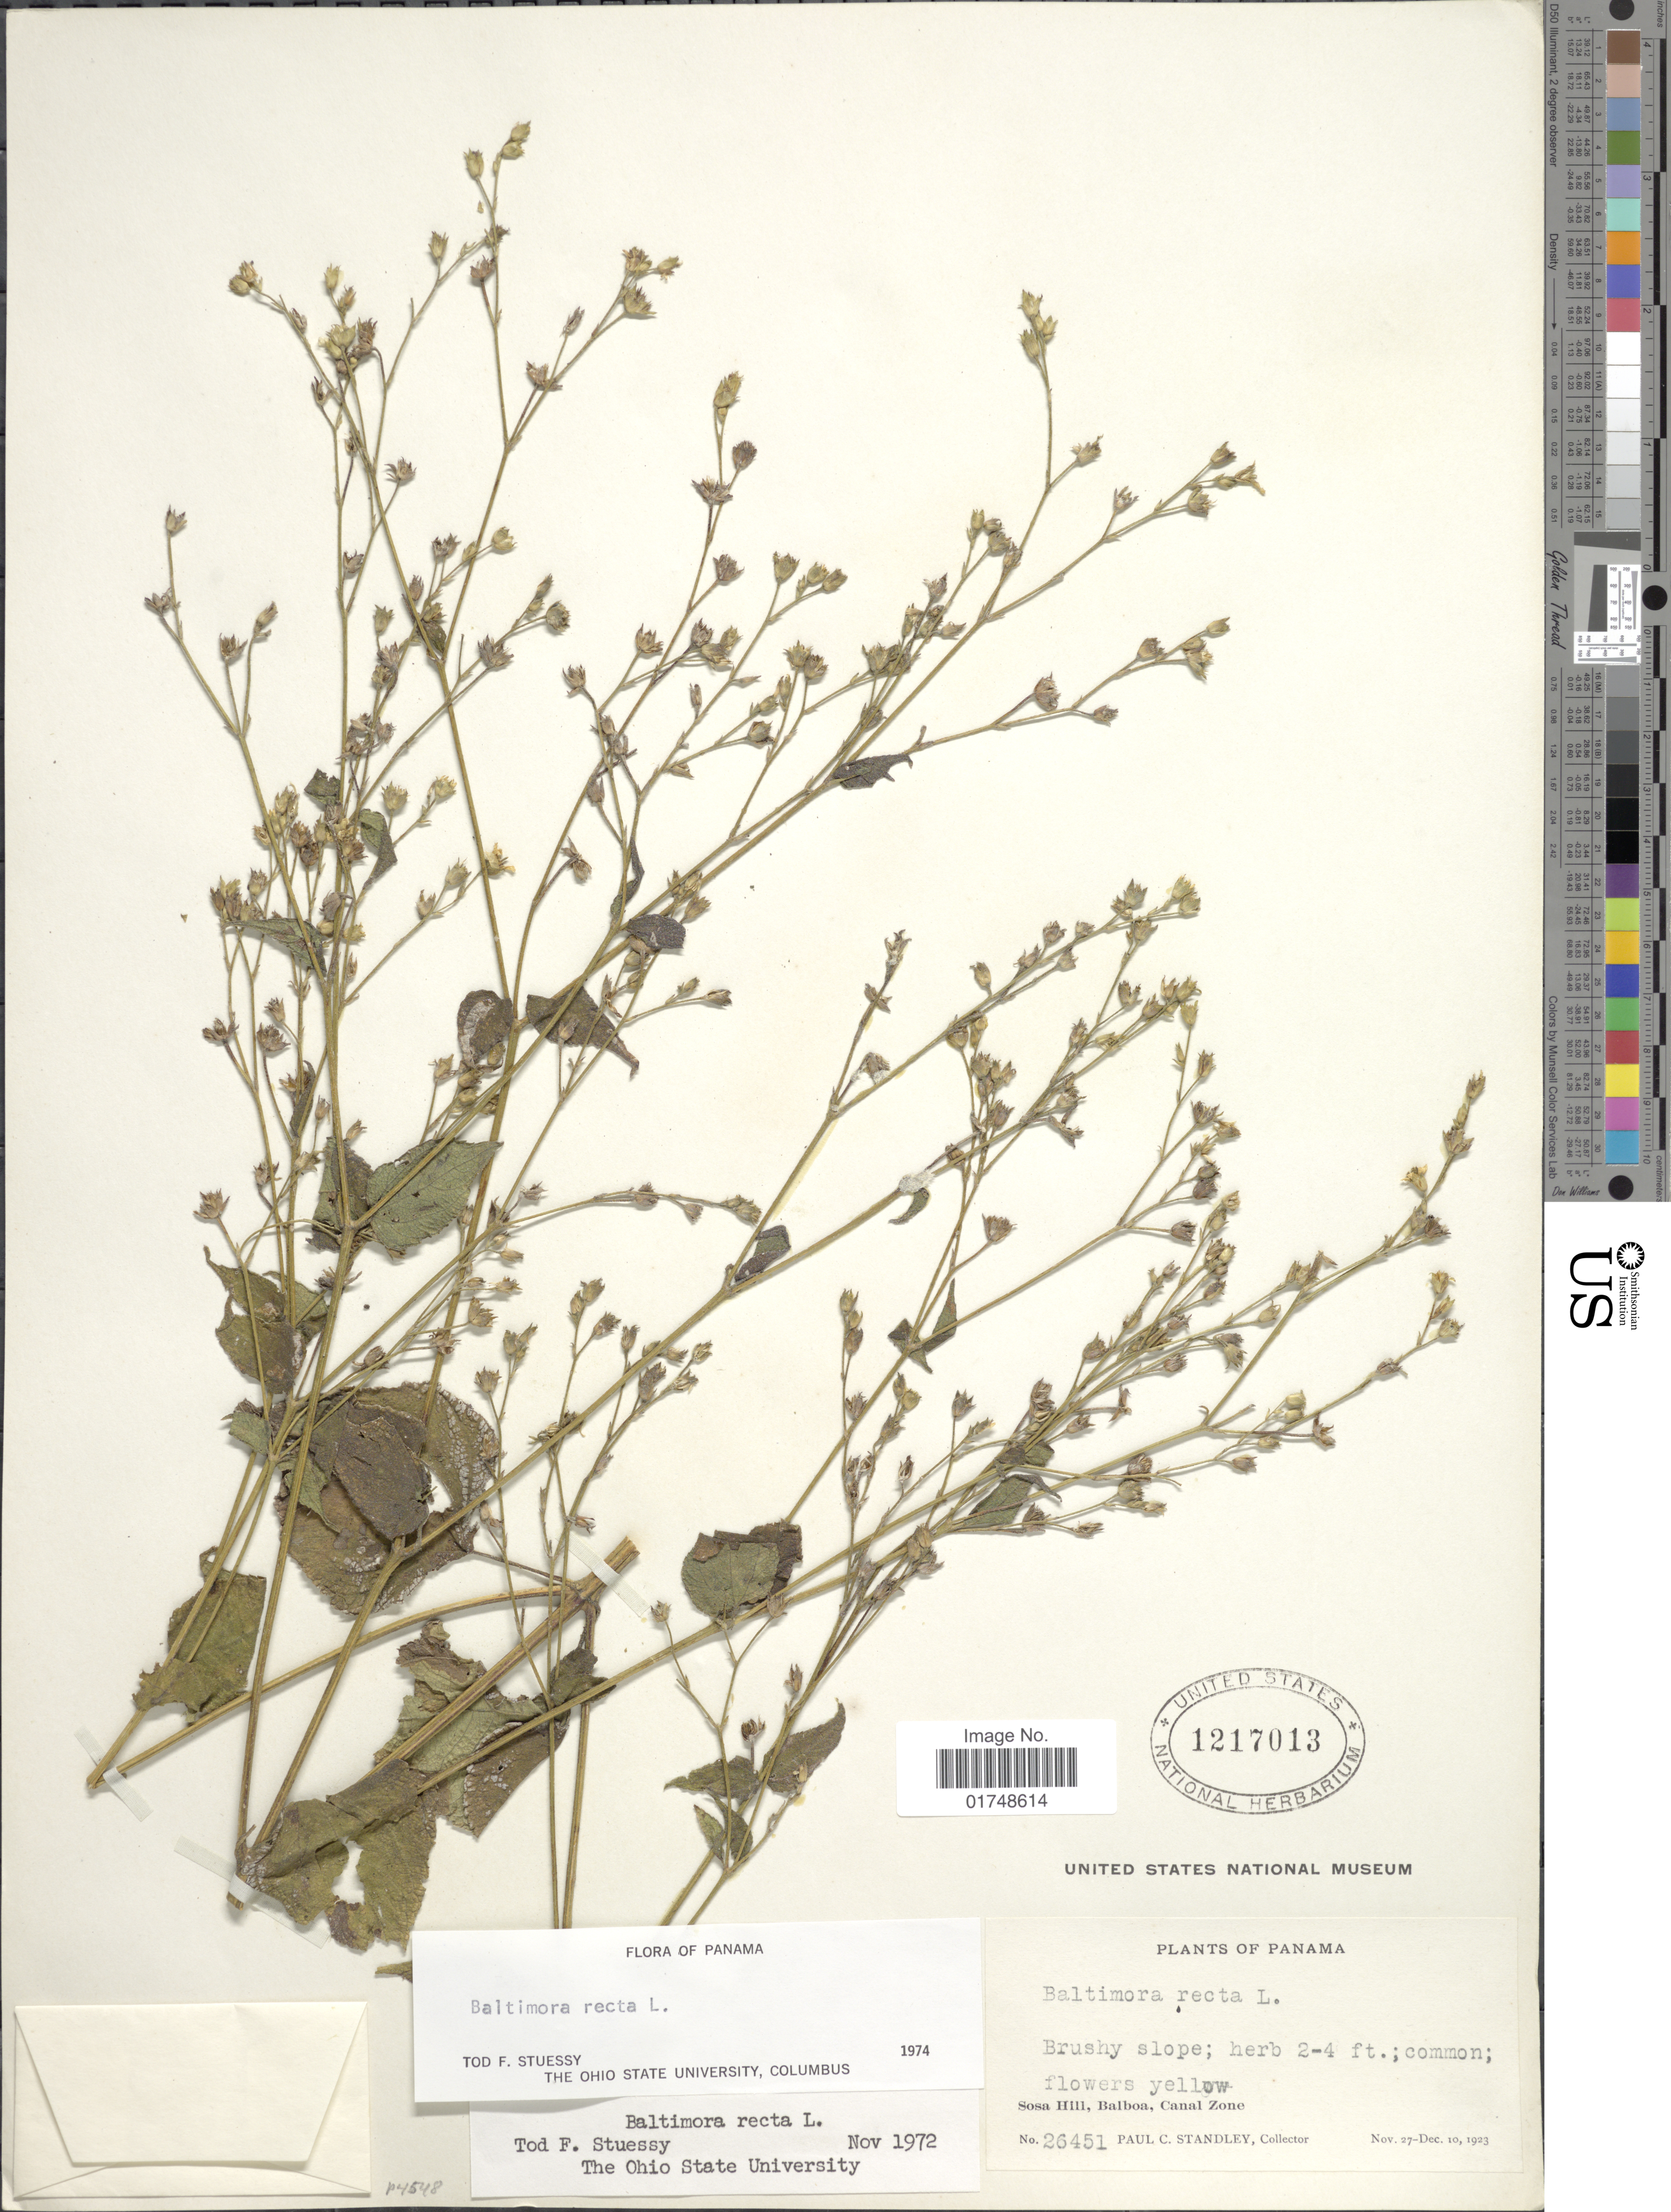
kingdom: Plantae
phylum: Tracheophyta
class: Magnoliopsida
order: Asterales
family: Asteraceae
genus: Baltimora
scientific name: Baltimora recta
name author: L.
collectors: P. C. Standley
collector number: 26451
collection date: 1923-10-27/1923-12-10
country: Panama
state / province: Colón / Panamá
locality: Sosa Hill, Balboa, Canal Zone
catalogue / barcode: US 1217013